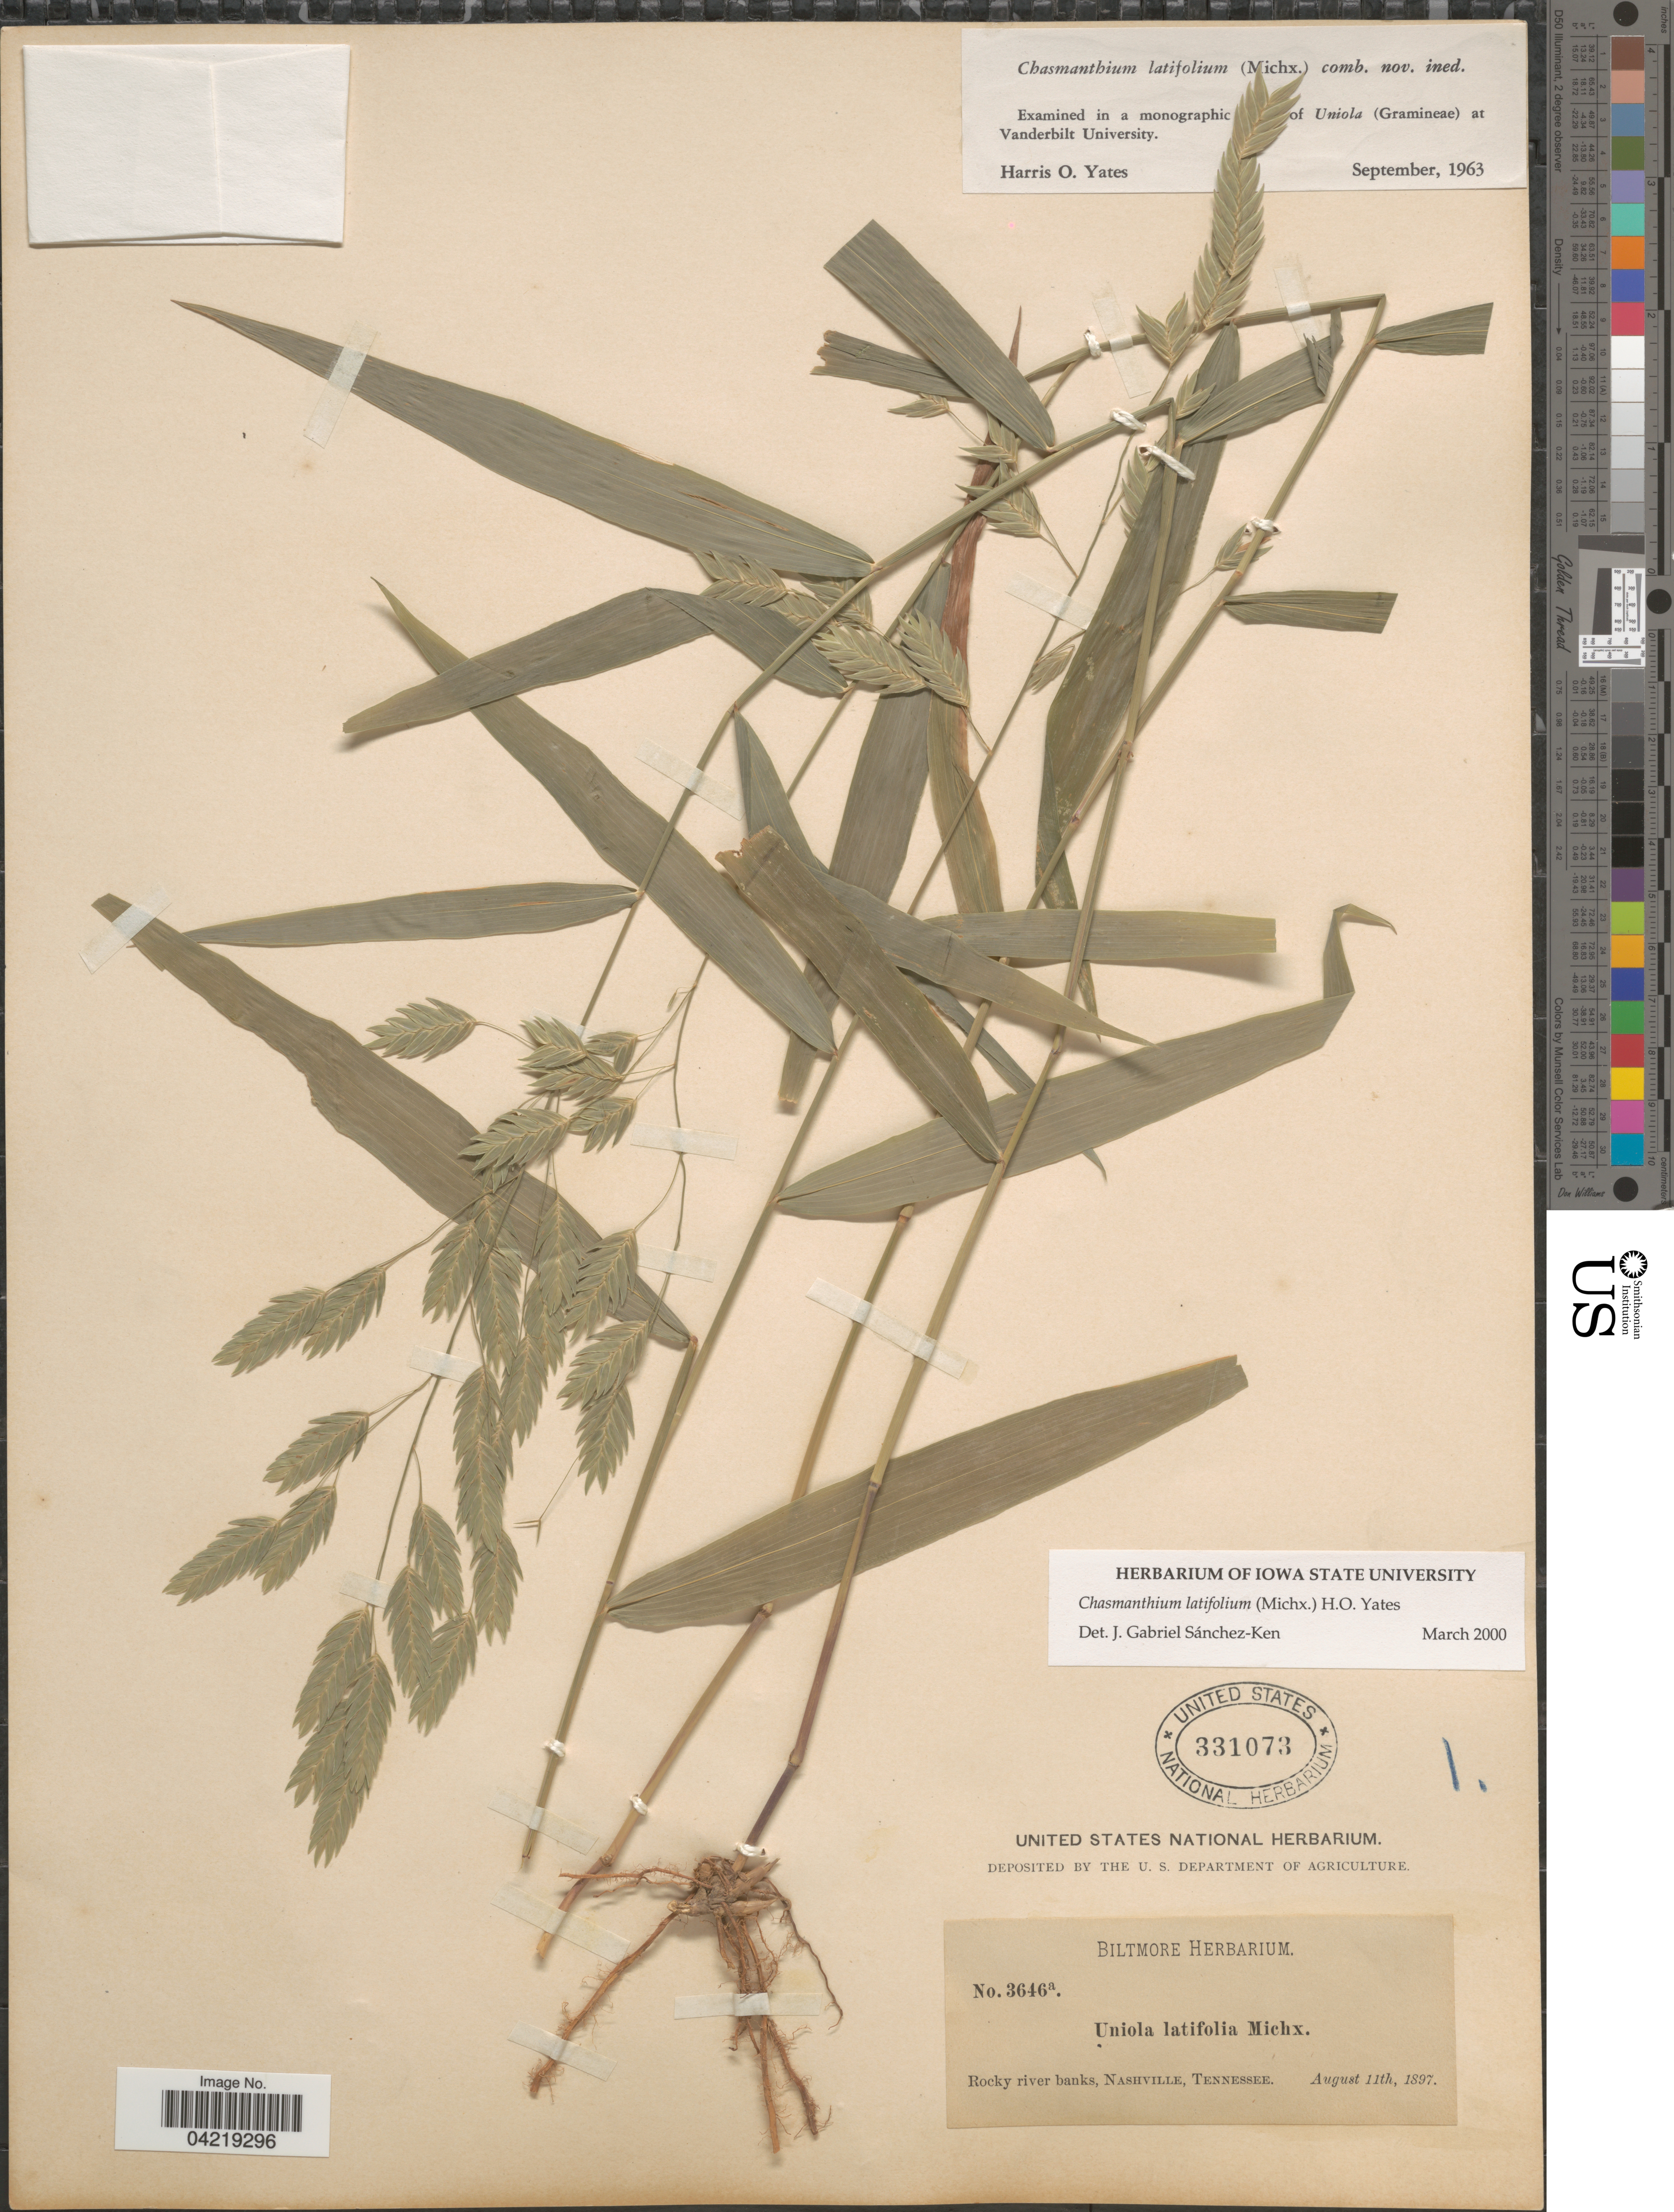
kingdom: Plantae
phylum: Tracheophyta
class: Liliopsida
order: Poales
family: Poaceae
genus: Chasmanthium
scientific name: Chasmanthium latifolium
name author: (Michx.) H.O. Yates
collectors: ex herb. Biltmore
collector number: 3646a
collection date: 1897-08-11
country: United States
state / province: Tennessee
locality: Rocky river banks, Nashville.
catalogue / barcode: US 331073